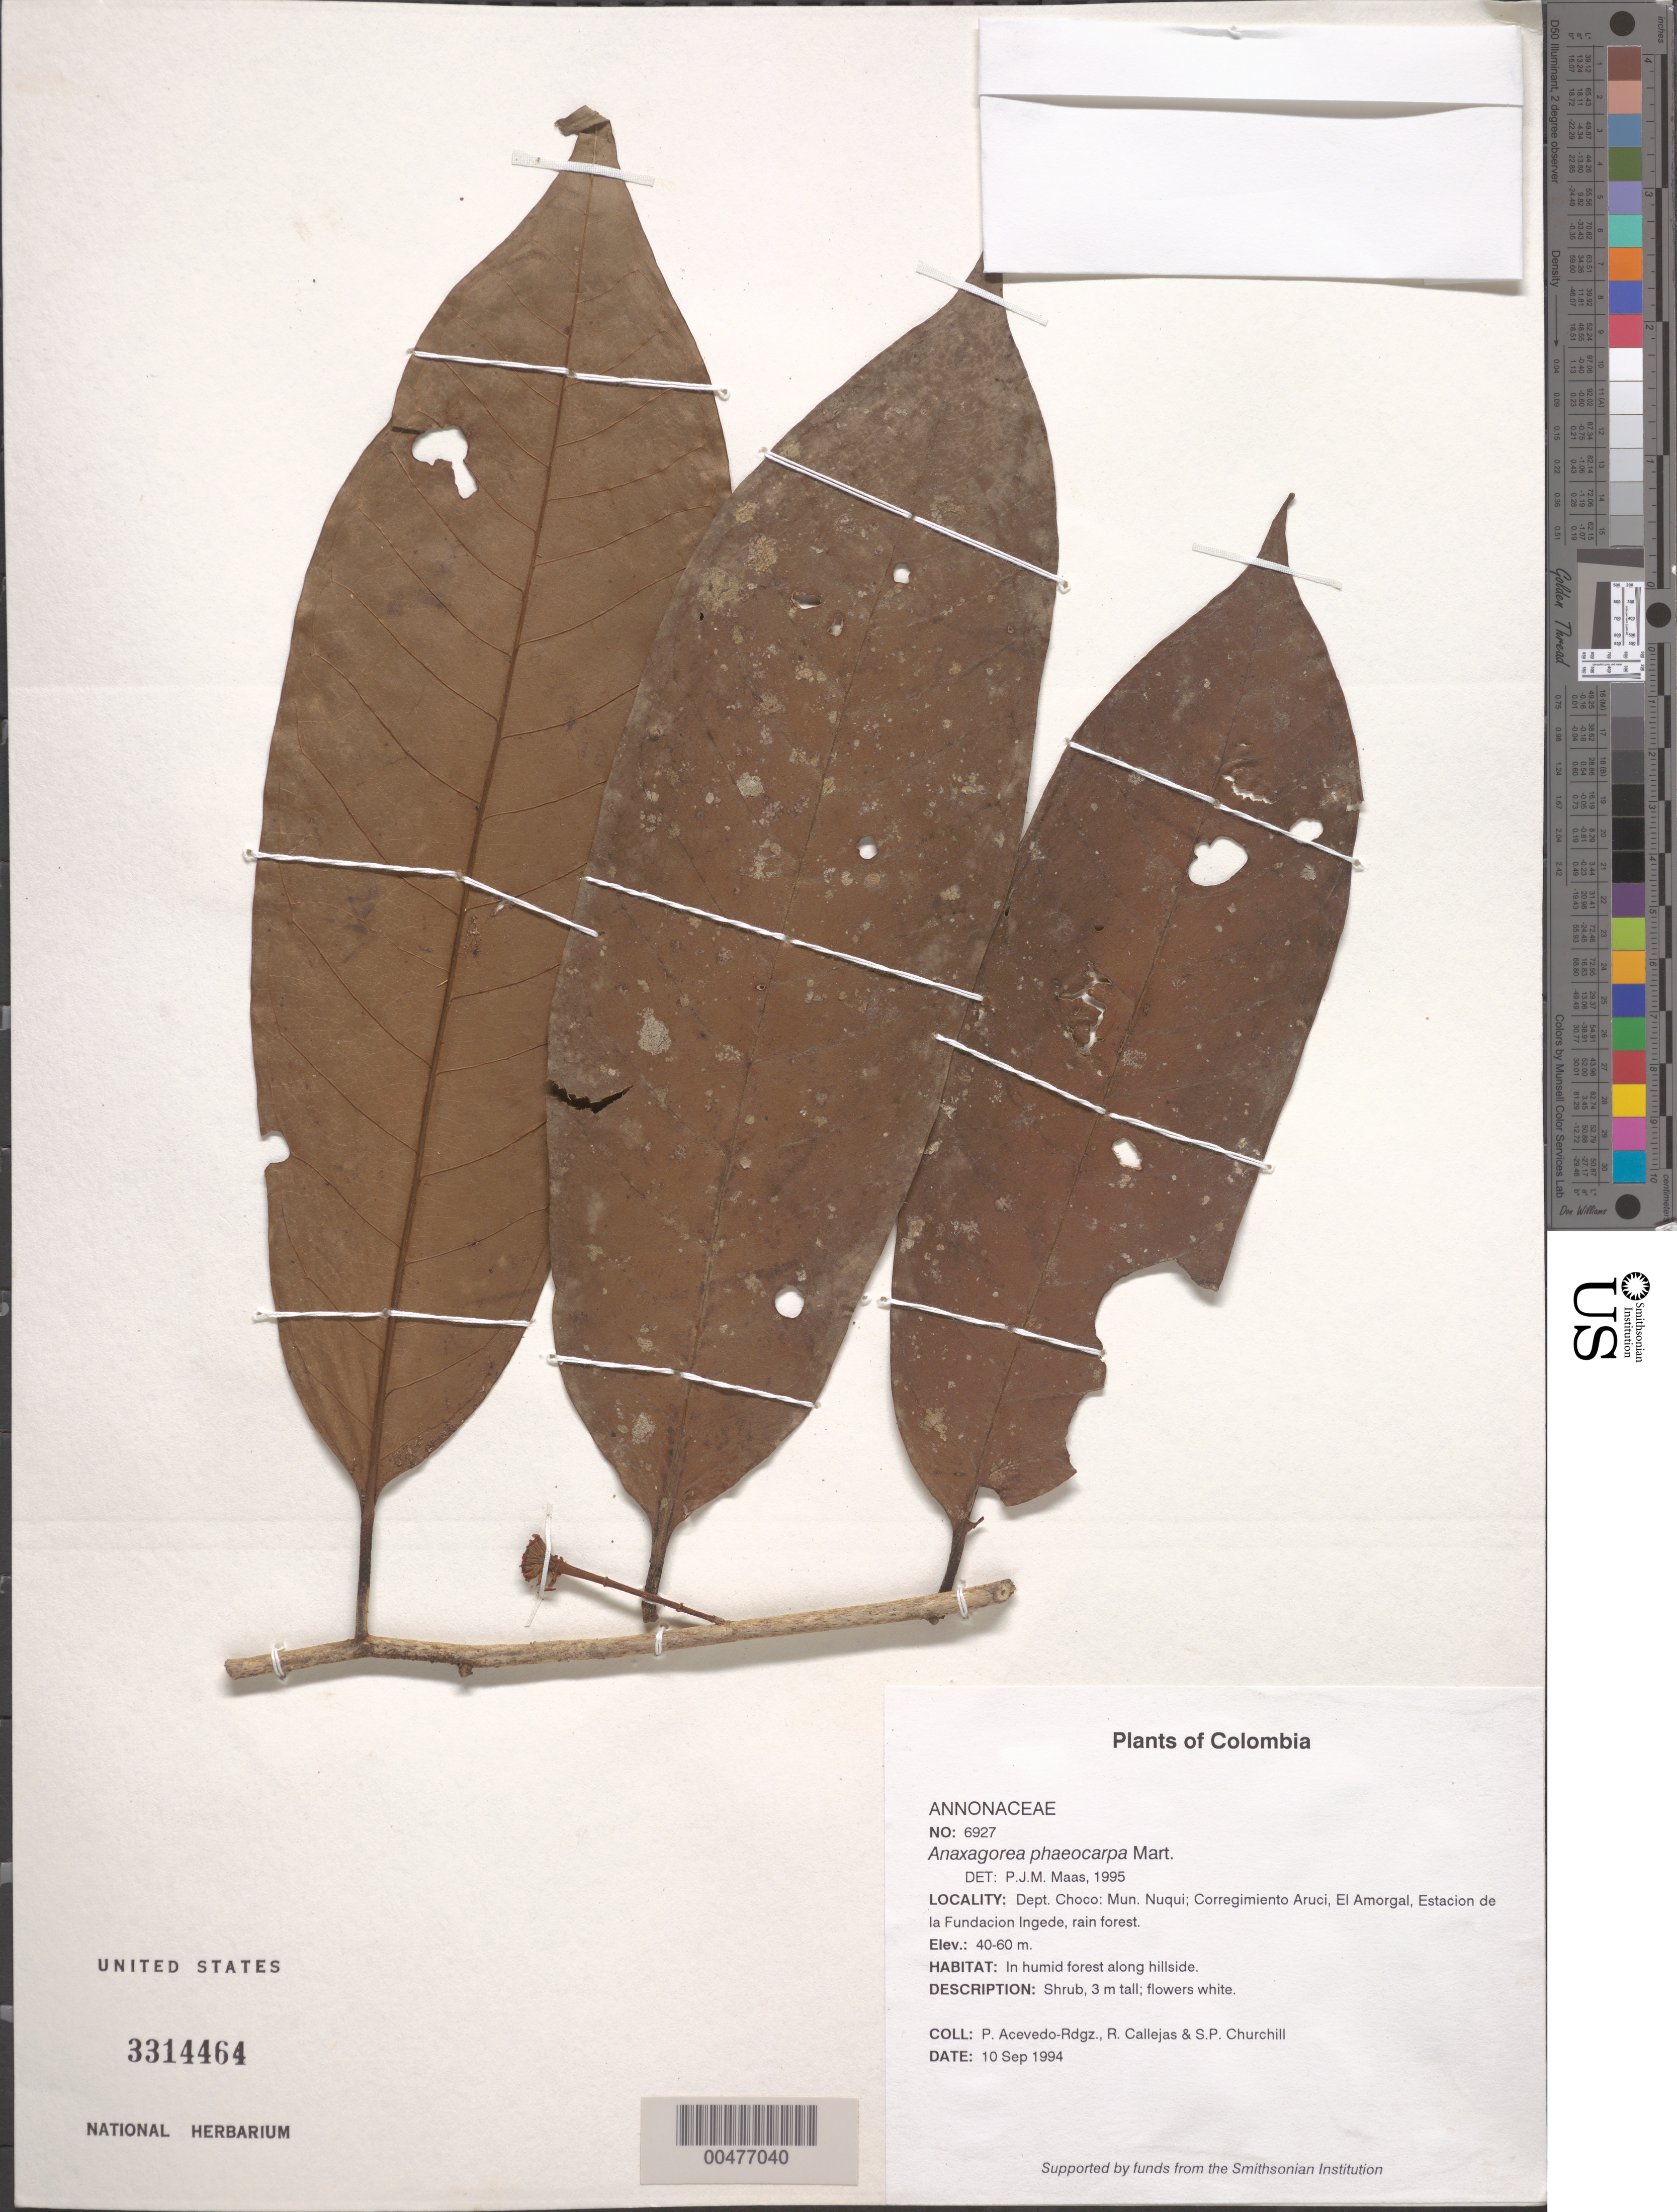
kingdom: Plantae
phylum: Tracheophyta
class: Magnoliopsida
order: Magnoliales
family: Annonaceae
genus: Anaxagorea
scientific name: Anaxagorea phaeocarpa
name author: Mart.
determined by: Maas, Paul J. M.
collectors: P. Acevedo-Rodr., R. Callejas & S. Churchill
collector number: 6927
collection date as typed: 10 Sep 1994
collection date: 1994-09-10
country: Colombia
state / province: Chocó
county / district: Nuqui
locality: Depart. Choco; Mun. Nuqui; Corregimiento Aruci, El Amorgal; Estacion de la Fundacion Ingede, rain forest.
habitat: In humid forest along hillside.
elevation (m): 40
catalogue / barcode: US 3314464